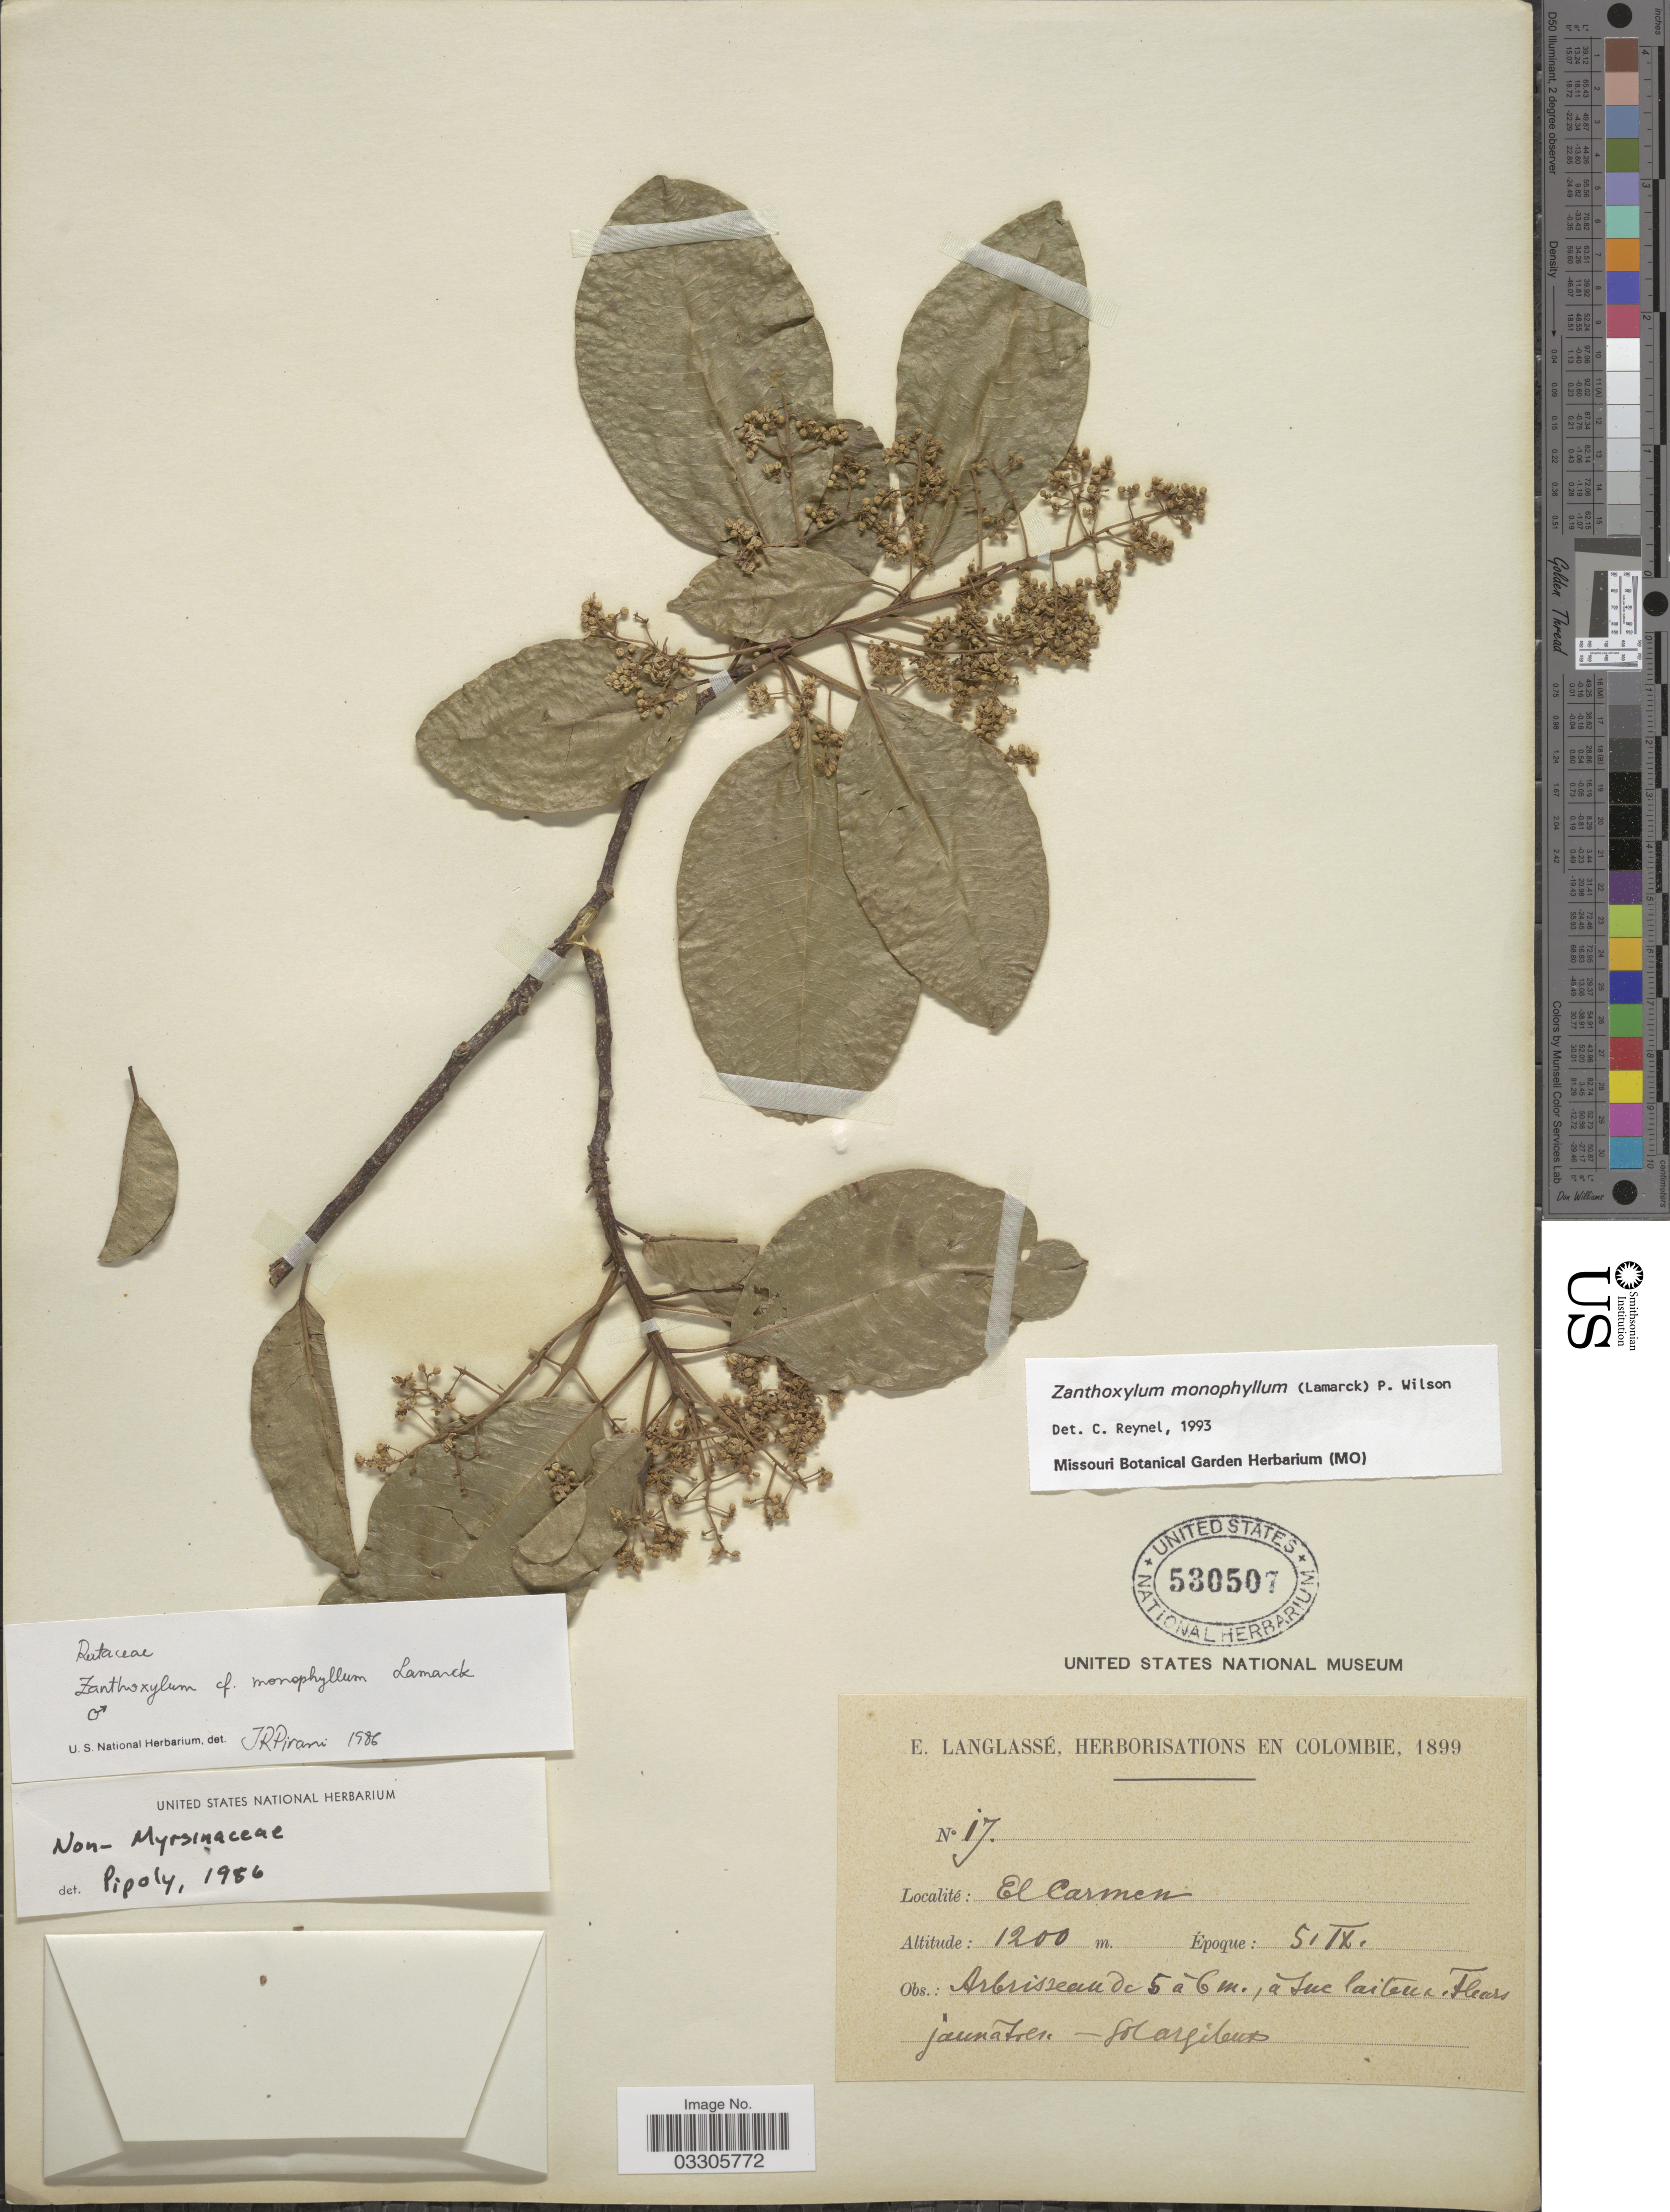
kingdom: Plantae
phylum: Tracheophyta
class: Magnoliopsida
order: Sapindales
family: Rutaceae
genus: Zanthoxylum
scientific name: Zanthoxylum monophyllum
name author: (Lam.) P. Wilson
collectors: E. Langlassé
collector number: IJ*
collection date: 1899-09-05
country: Colombia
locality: El Carmen.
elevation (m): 1200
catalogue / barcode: US 530507